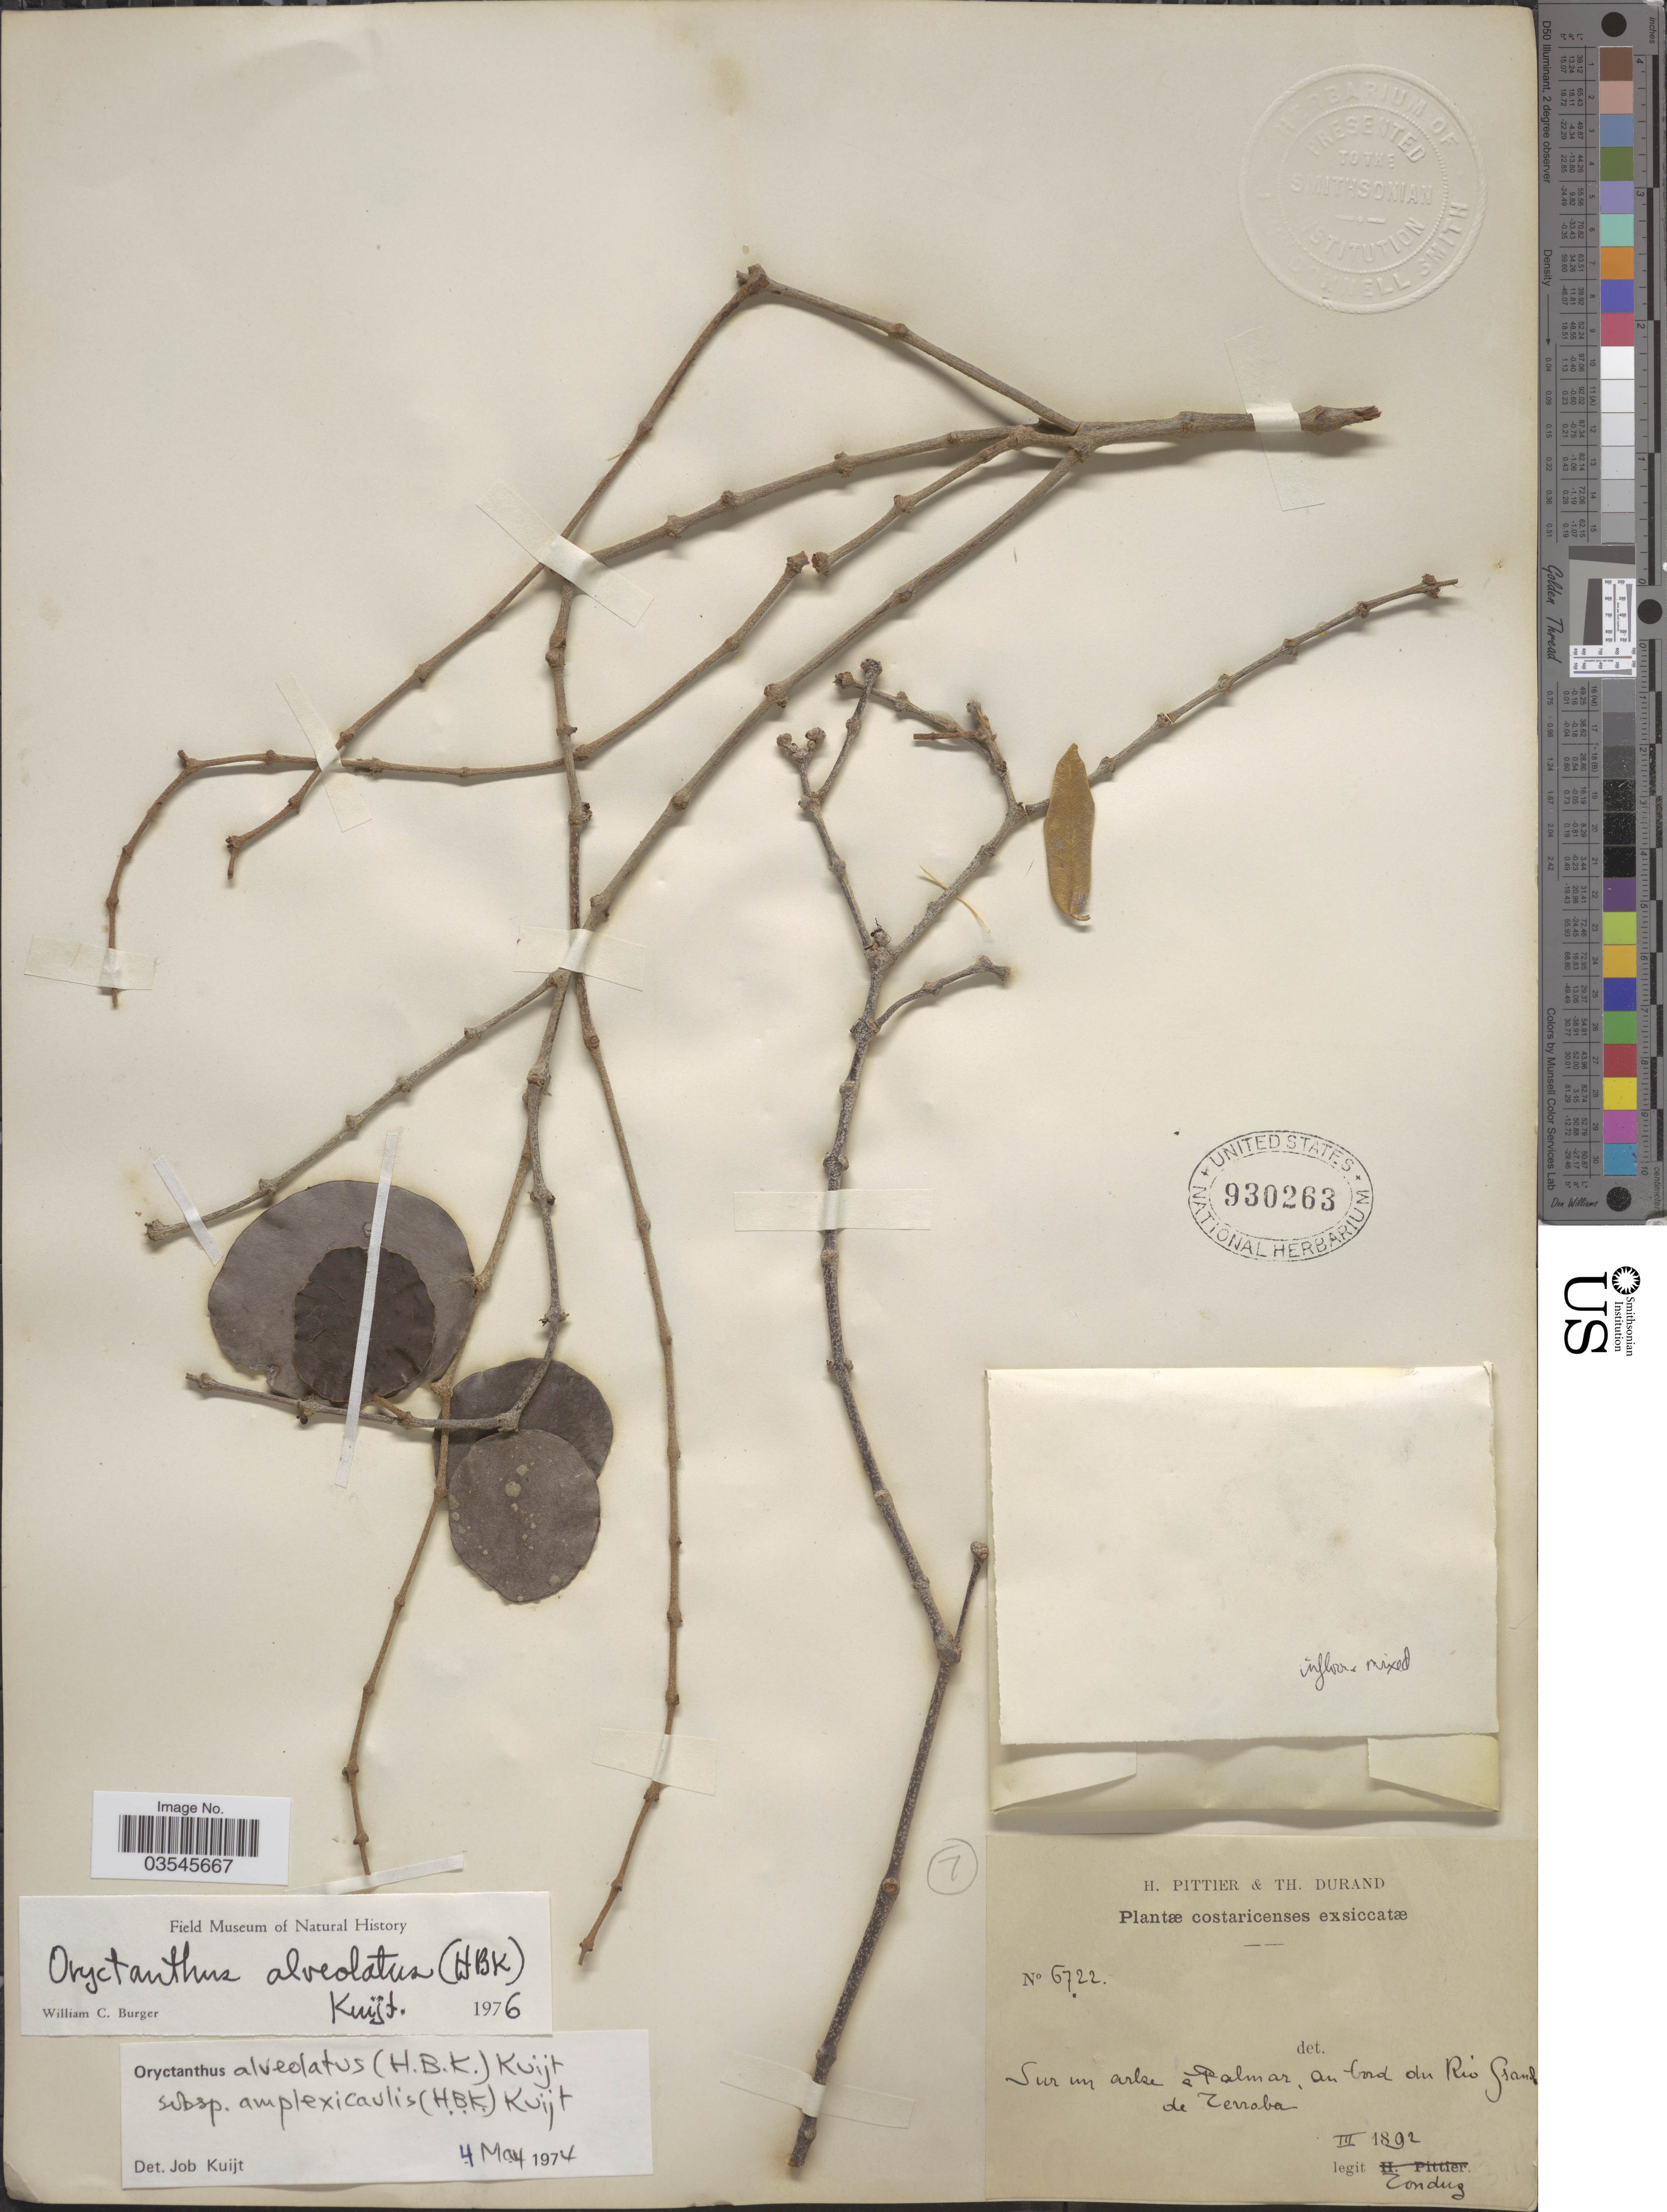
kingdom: Plantae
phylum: Tracheophyta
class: Magnoliopsida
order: Santalales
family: Loranthaceae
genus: Oryctanthus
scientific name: Oryctanthus alveolatus subsp. alveolatus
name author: (Kunth) Kuijt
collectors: Tonduz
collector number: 6722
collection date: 1892-03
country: Costa Rica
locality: Sur un arbre a Palmar, au bord du Rio Grande de Tenoba.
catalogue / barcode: US 930263